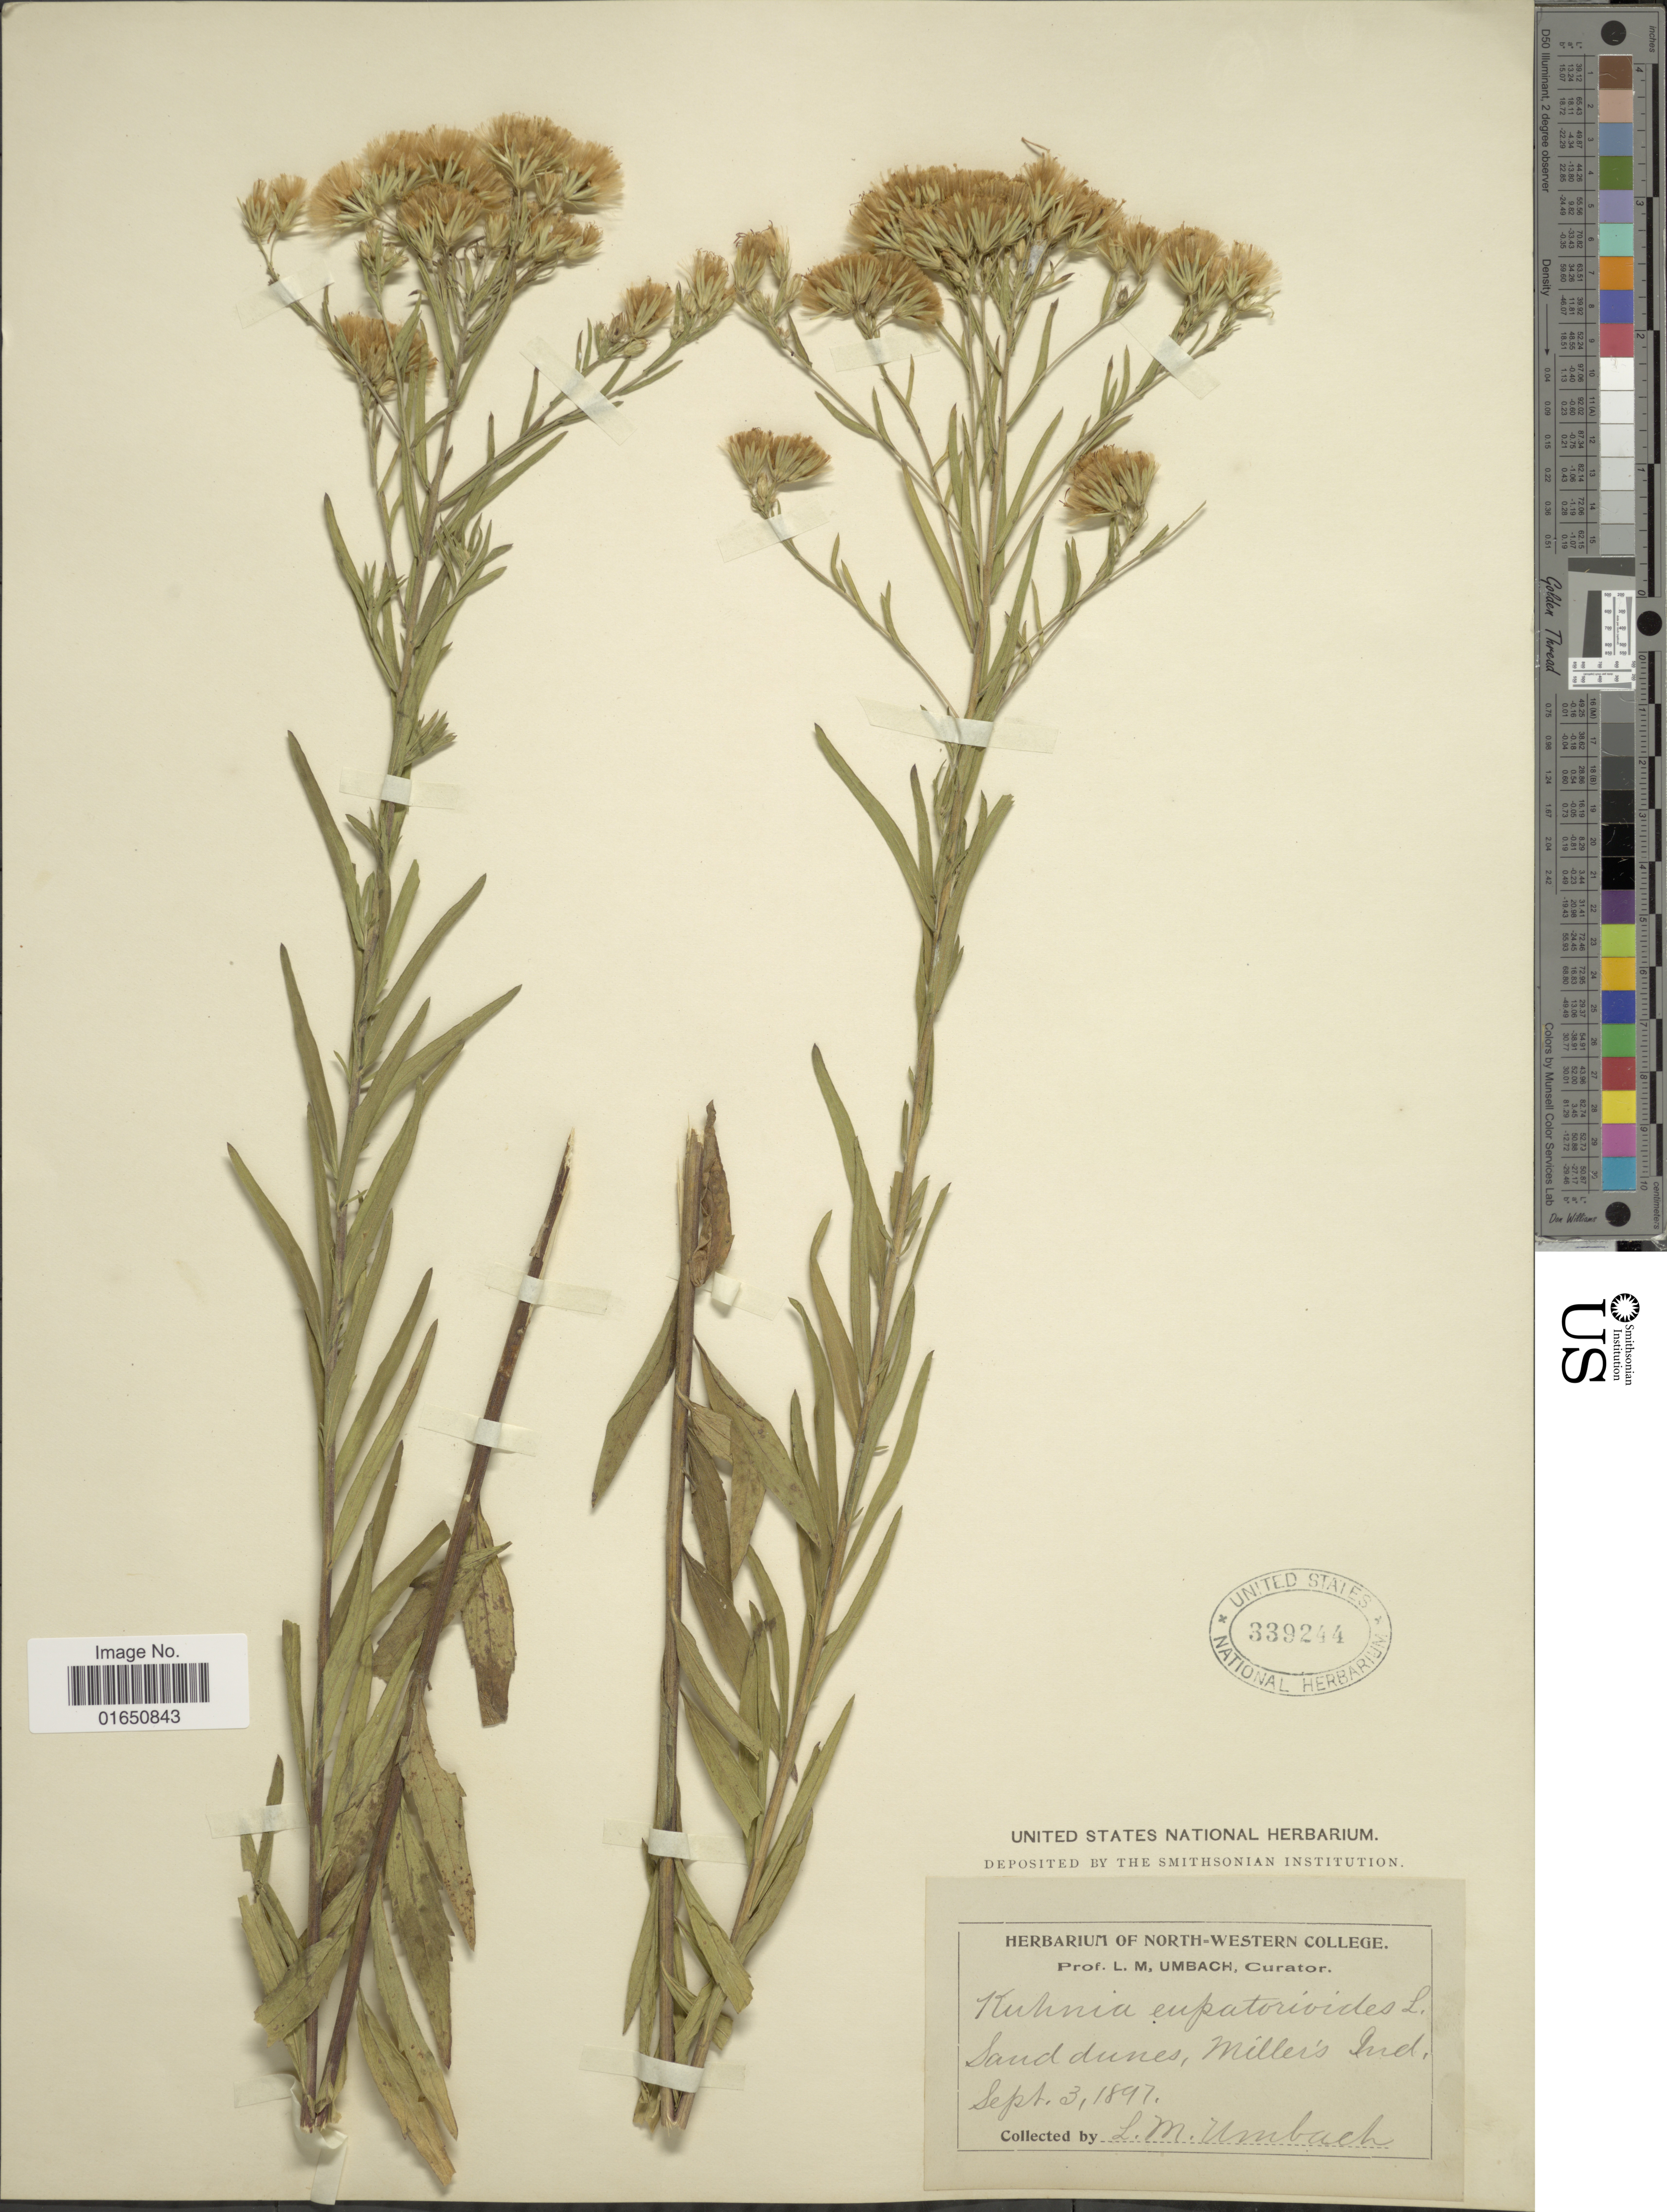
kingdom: Plantae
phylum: Tracheophyta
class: Magnoliopsida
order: Asterales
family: Asteraceae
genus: Brickellia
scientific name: Brickellia eupatorioides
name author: (L.) Shinners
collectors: L. M. Umbach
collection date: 1897-09-03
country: United States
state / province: Indiana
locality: North-Western College, Saud dunes, Millers Ind.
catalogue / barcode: US 339244